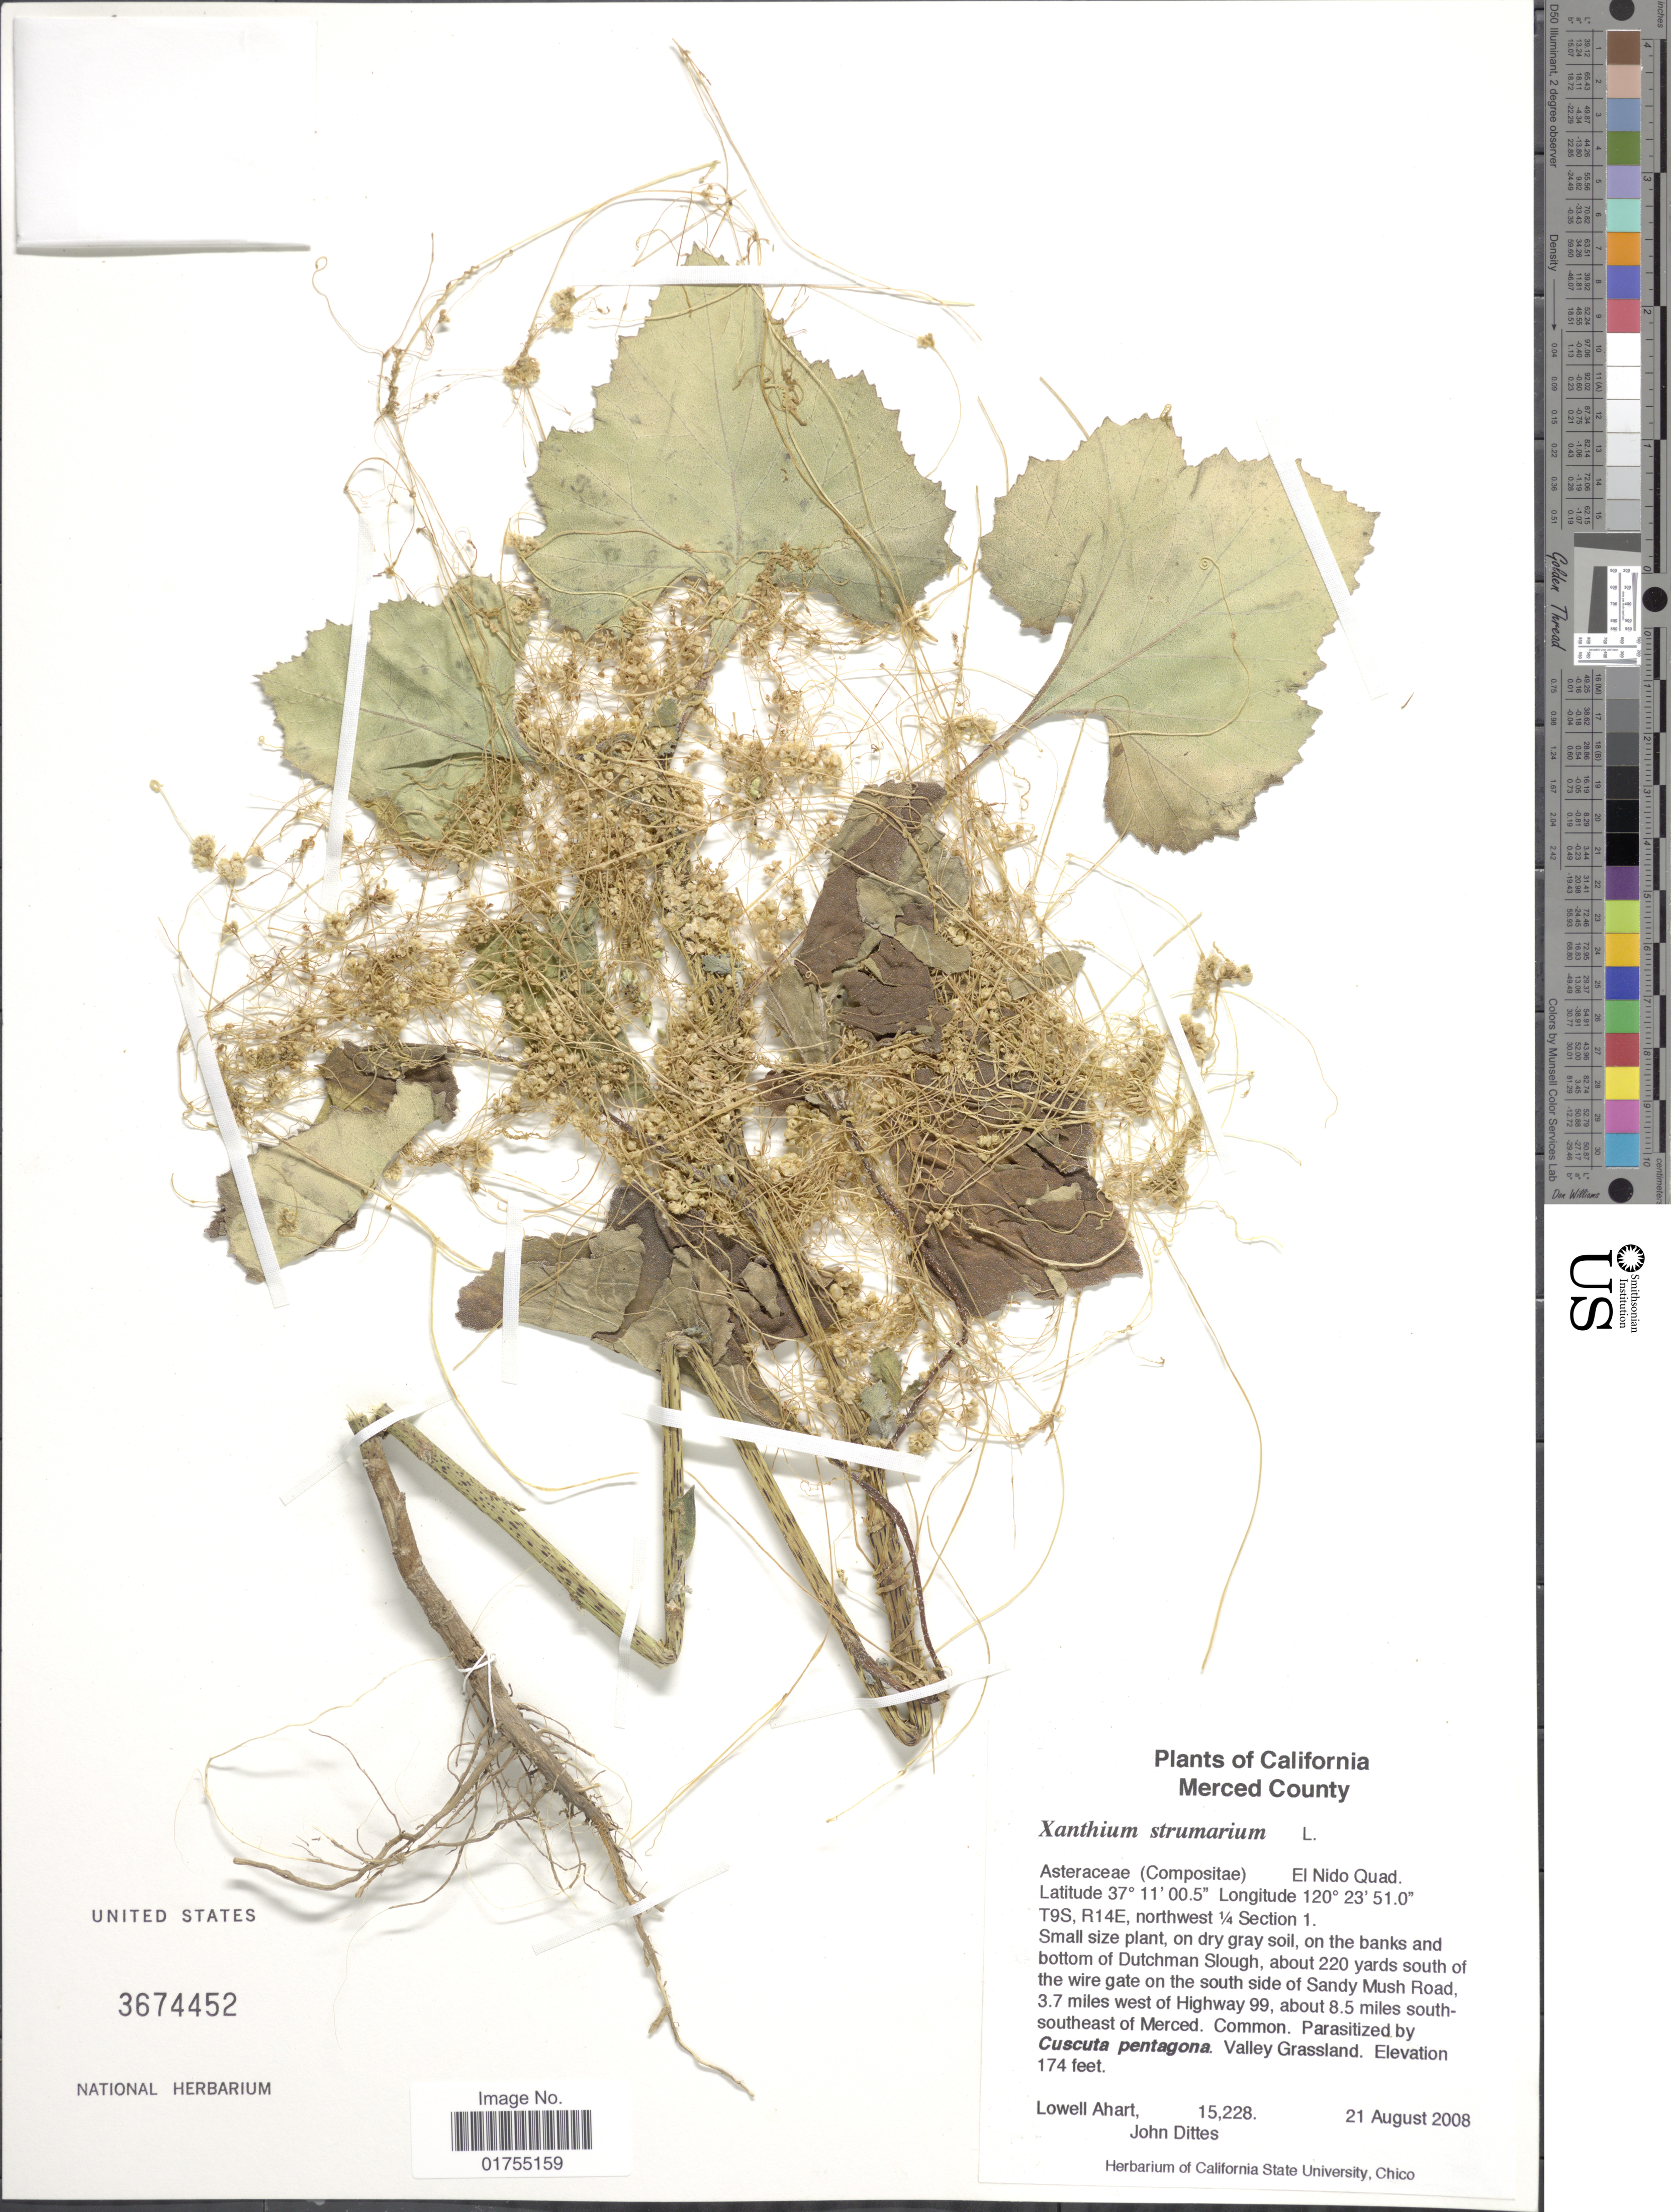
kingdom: Plantae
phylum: Tracheophyta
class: Magnoliopsida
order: Asterales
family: Asteraceae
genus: Xanthium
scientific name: Xanthium strumarium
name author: L.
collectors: L. Ahart & J. Dittes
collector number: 15228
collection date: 2008-08-21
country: United States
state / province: California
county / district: Merced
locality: Merced County. El Nido Quad. T9S R14E northwest 1/4 section 1. Bottom of Dutchman Slough, about 220 yards south of the wire gate on the south side of Sandy mush Road 3.7 miles west of Highway 99, about 8.5 miles south-southeast of Merced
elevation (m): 53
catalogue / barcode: US 3674452